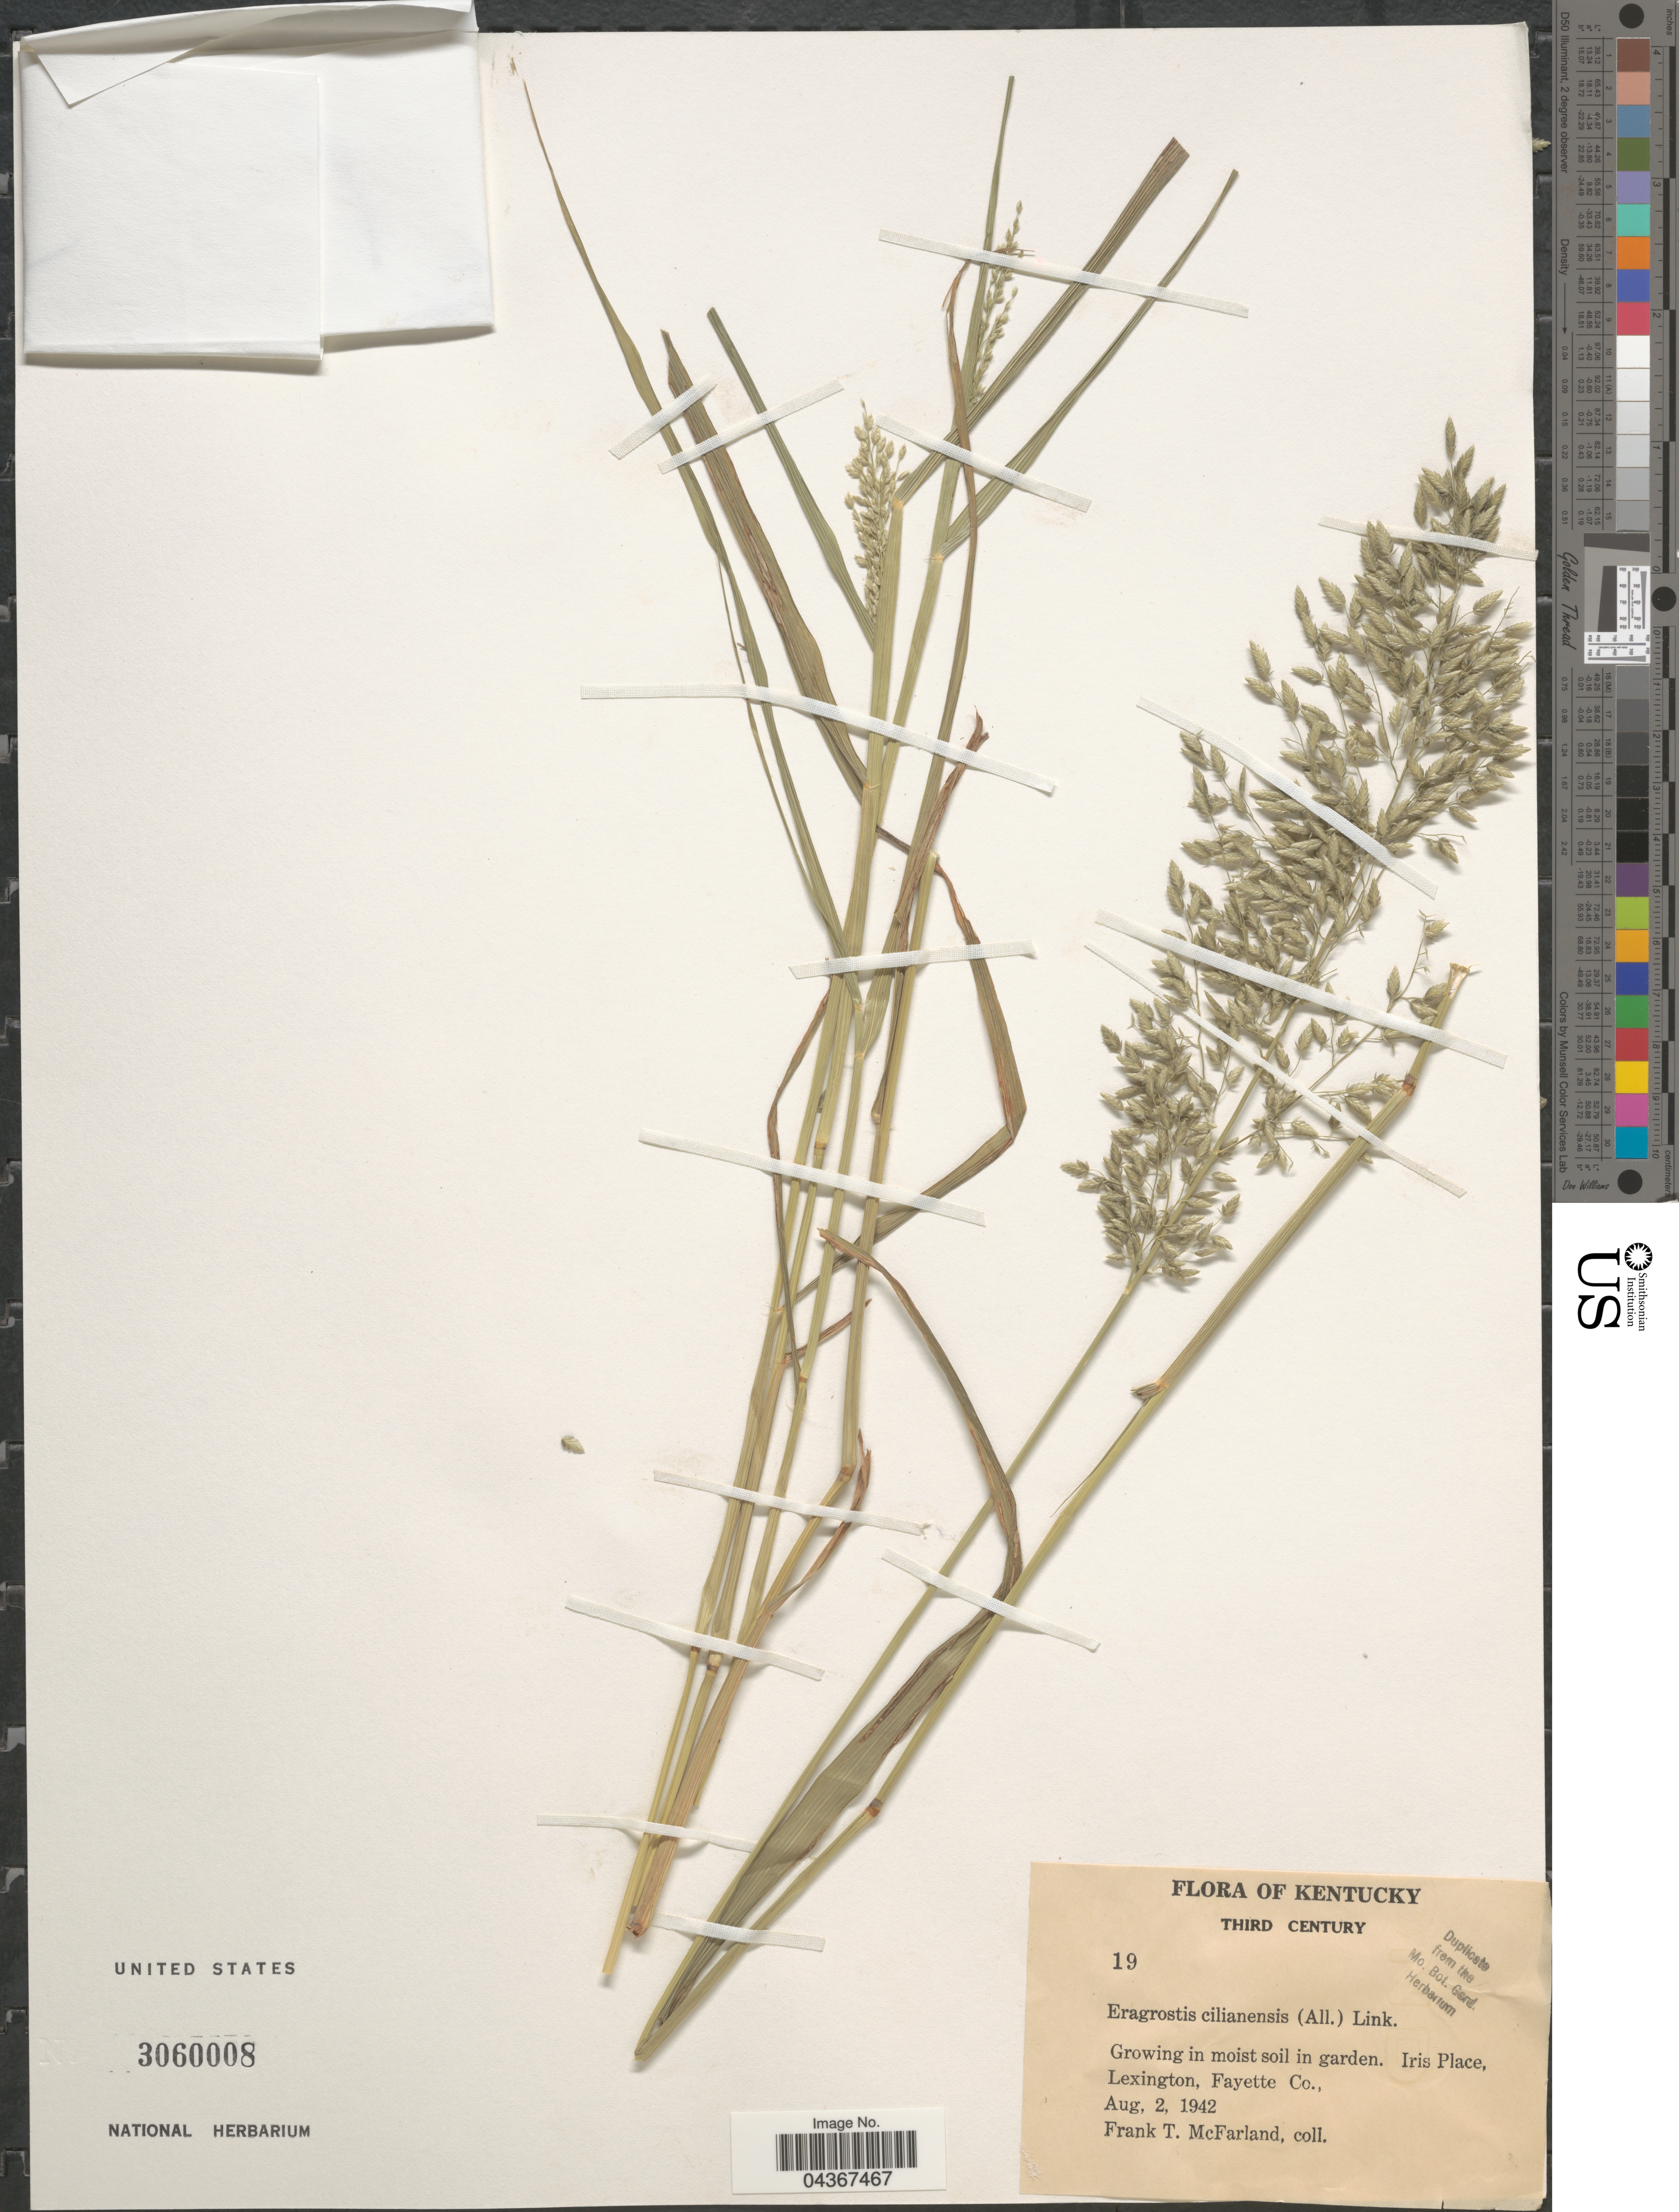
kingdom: Plantae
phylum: Tracheophyta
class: Liliopsida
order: Poales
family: Poaceae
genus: Eragrostis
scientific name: Eragrostis cilianensis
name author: (Bellardi) Vignolo ex Janch.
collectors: F. McFarland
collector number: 19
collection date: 1942-08-02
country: United States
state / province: Kentucky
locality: Third Century. In moist soil in garden. Iris Place, Lexington, Fayette Co.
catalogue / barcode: US 3060008